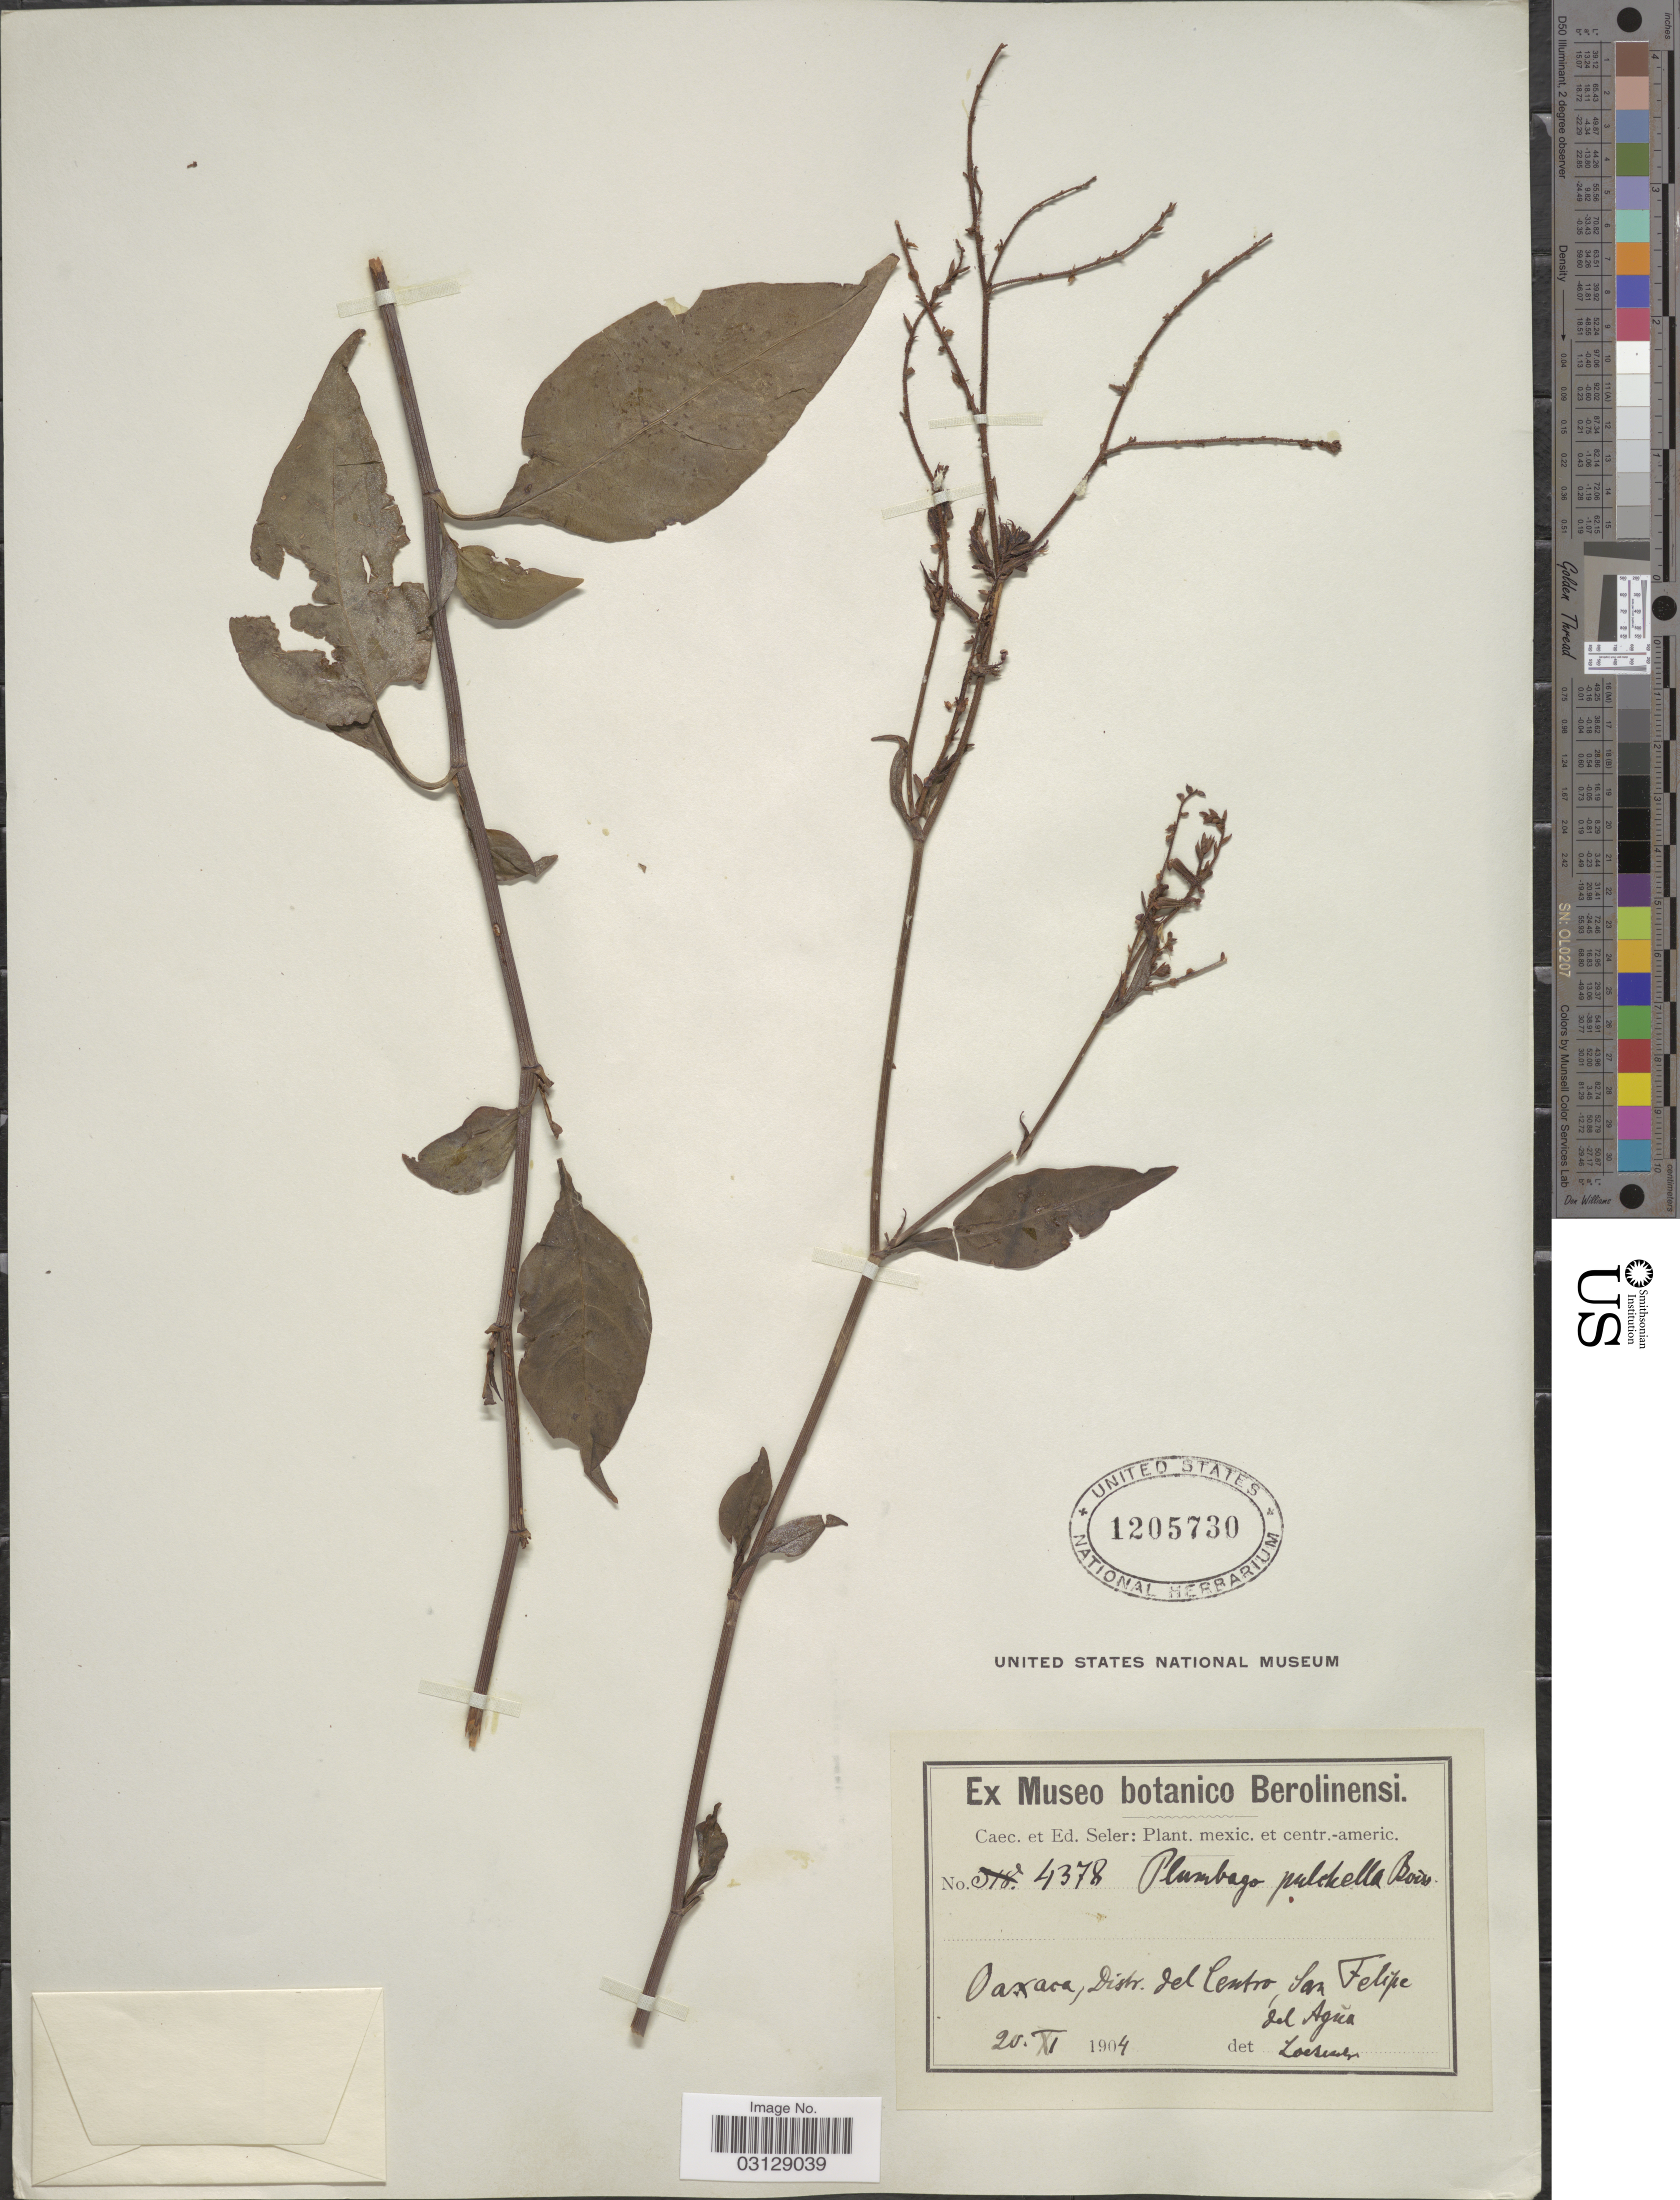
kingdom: Plantae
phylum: Tracheophyta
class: Magnoliopsida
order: Caryophyllales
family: Plumbaginaceae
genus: Plumbago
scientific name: Plumbago pulchella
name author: Boiss.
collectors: C. Seler & E. G. Seler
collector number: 4378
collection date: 1904-11-20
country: Mexico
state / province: Oaxaca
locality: Distr. del Centro, San Felipe del Agúa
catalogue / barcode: US 1205730